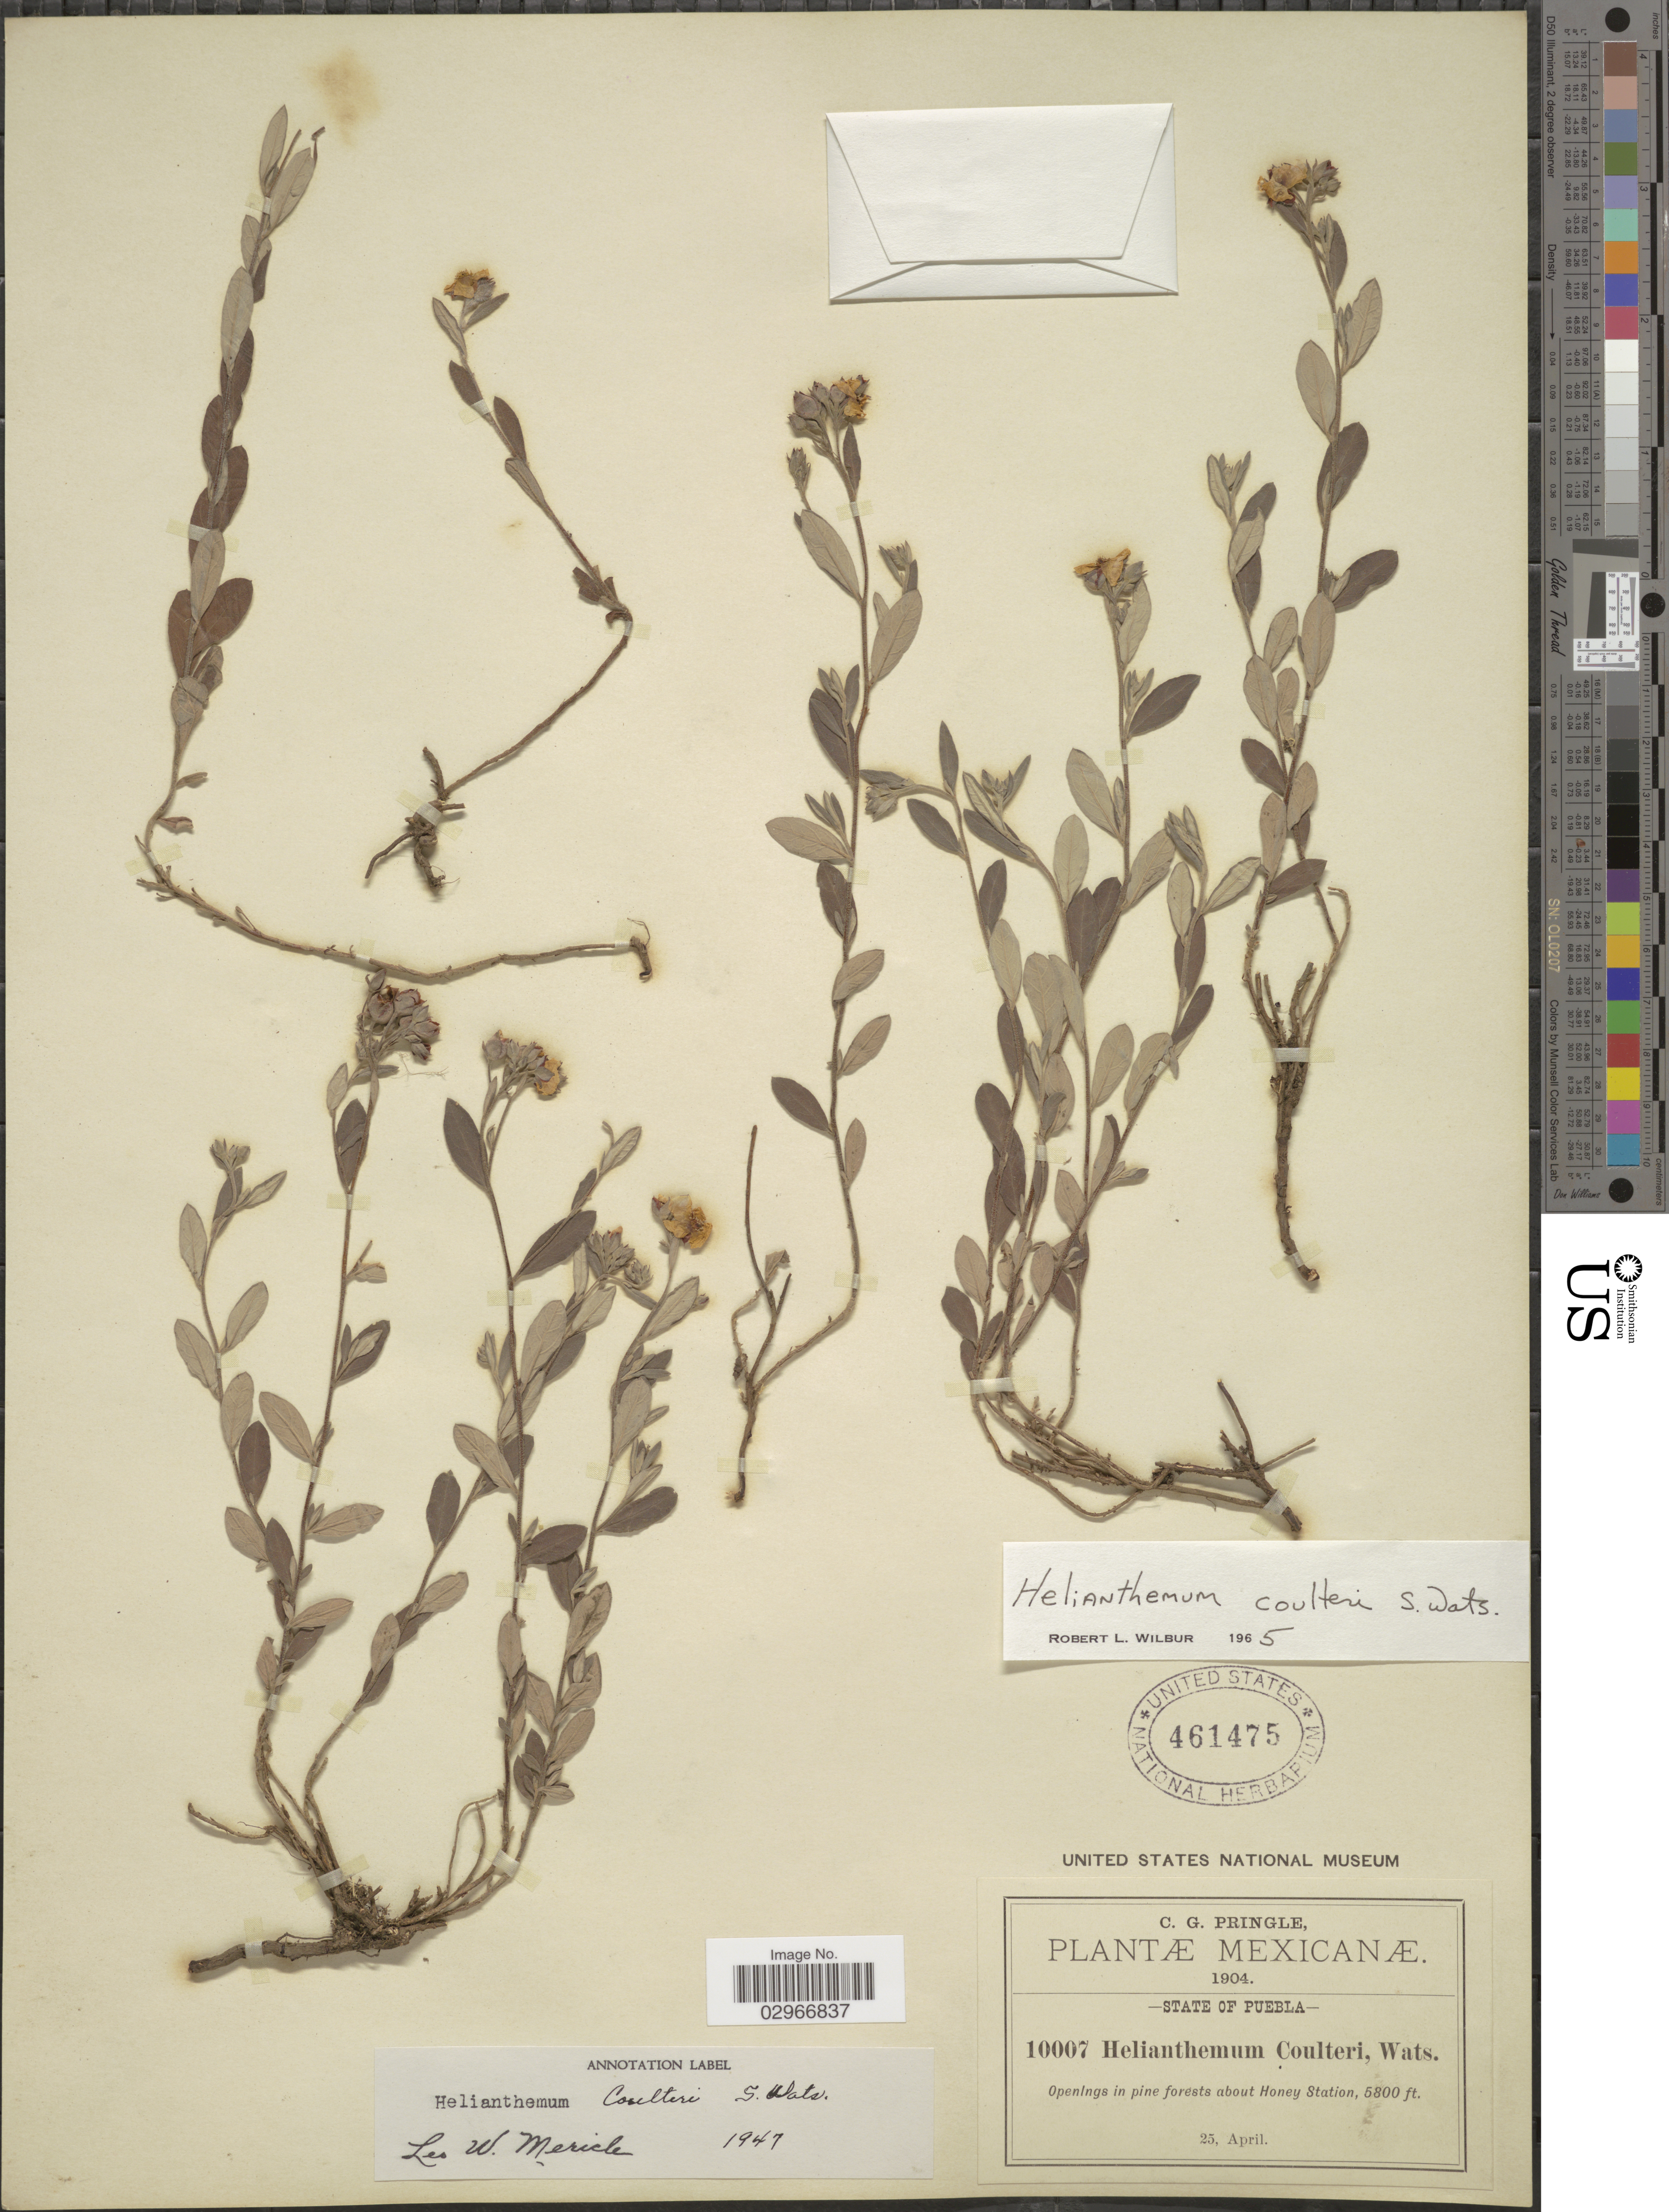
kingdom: Plantae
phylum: Tracheophyta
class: Magnoliopsida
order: Malvales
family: Cistaceae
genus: Helianthemum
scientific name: Helianthemum coulteri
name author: S. Watson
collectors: C. G. Pringle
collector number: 10007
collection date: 1904-04-25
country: Mexico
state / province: Puebla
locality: Openings in pine forests about Honey Station.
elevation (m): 1768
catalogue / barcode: US 461475